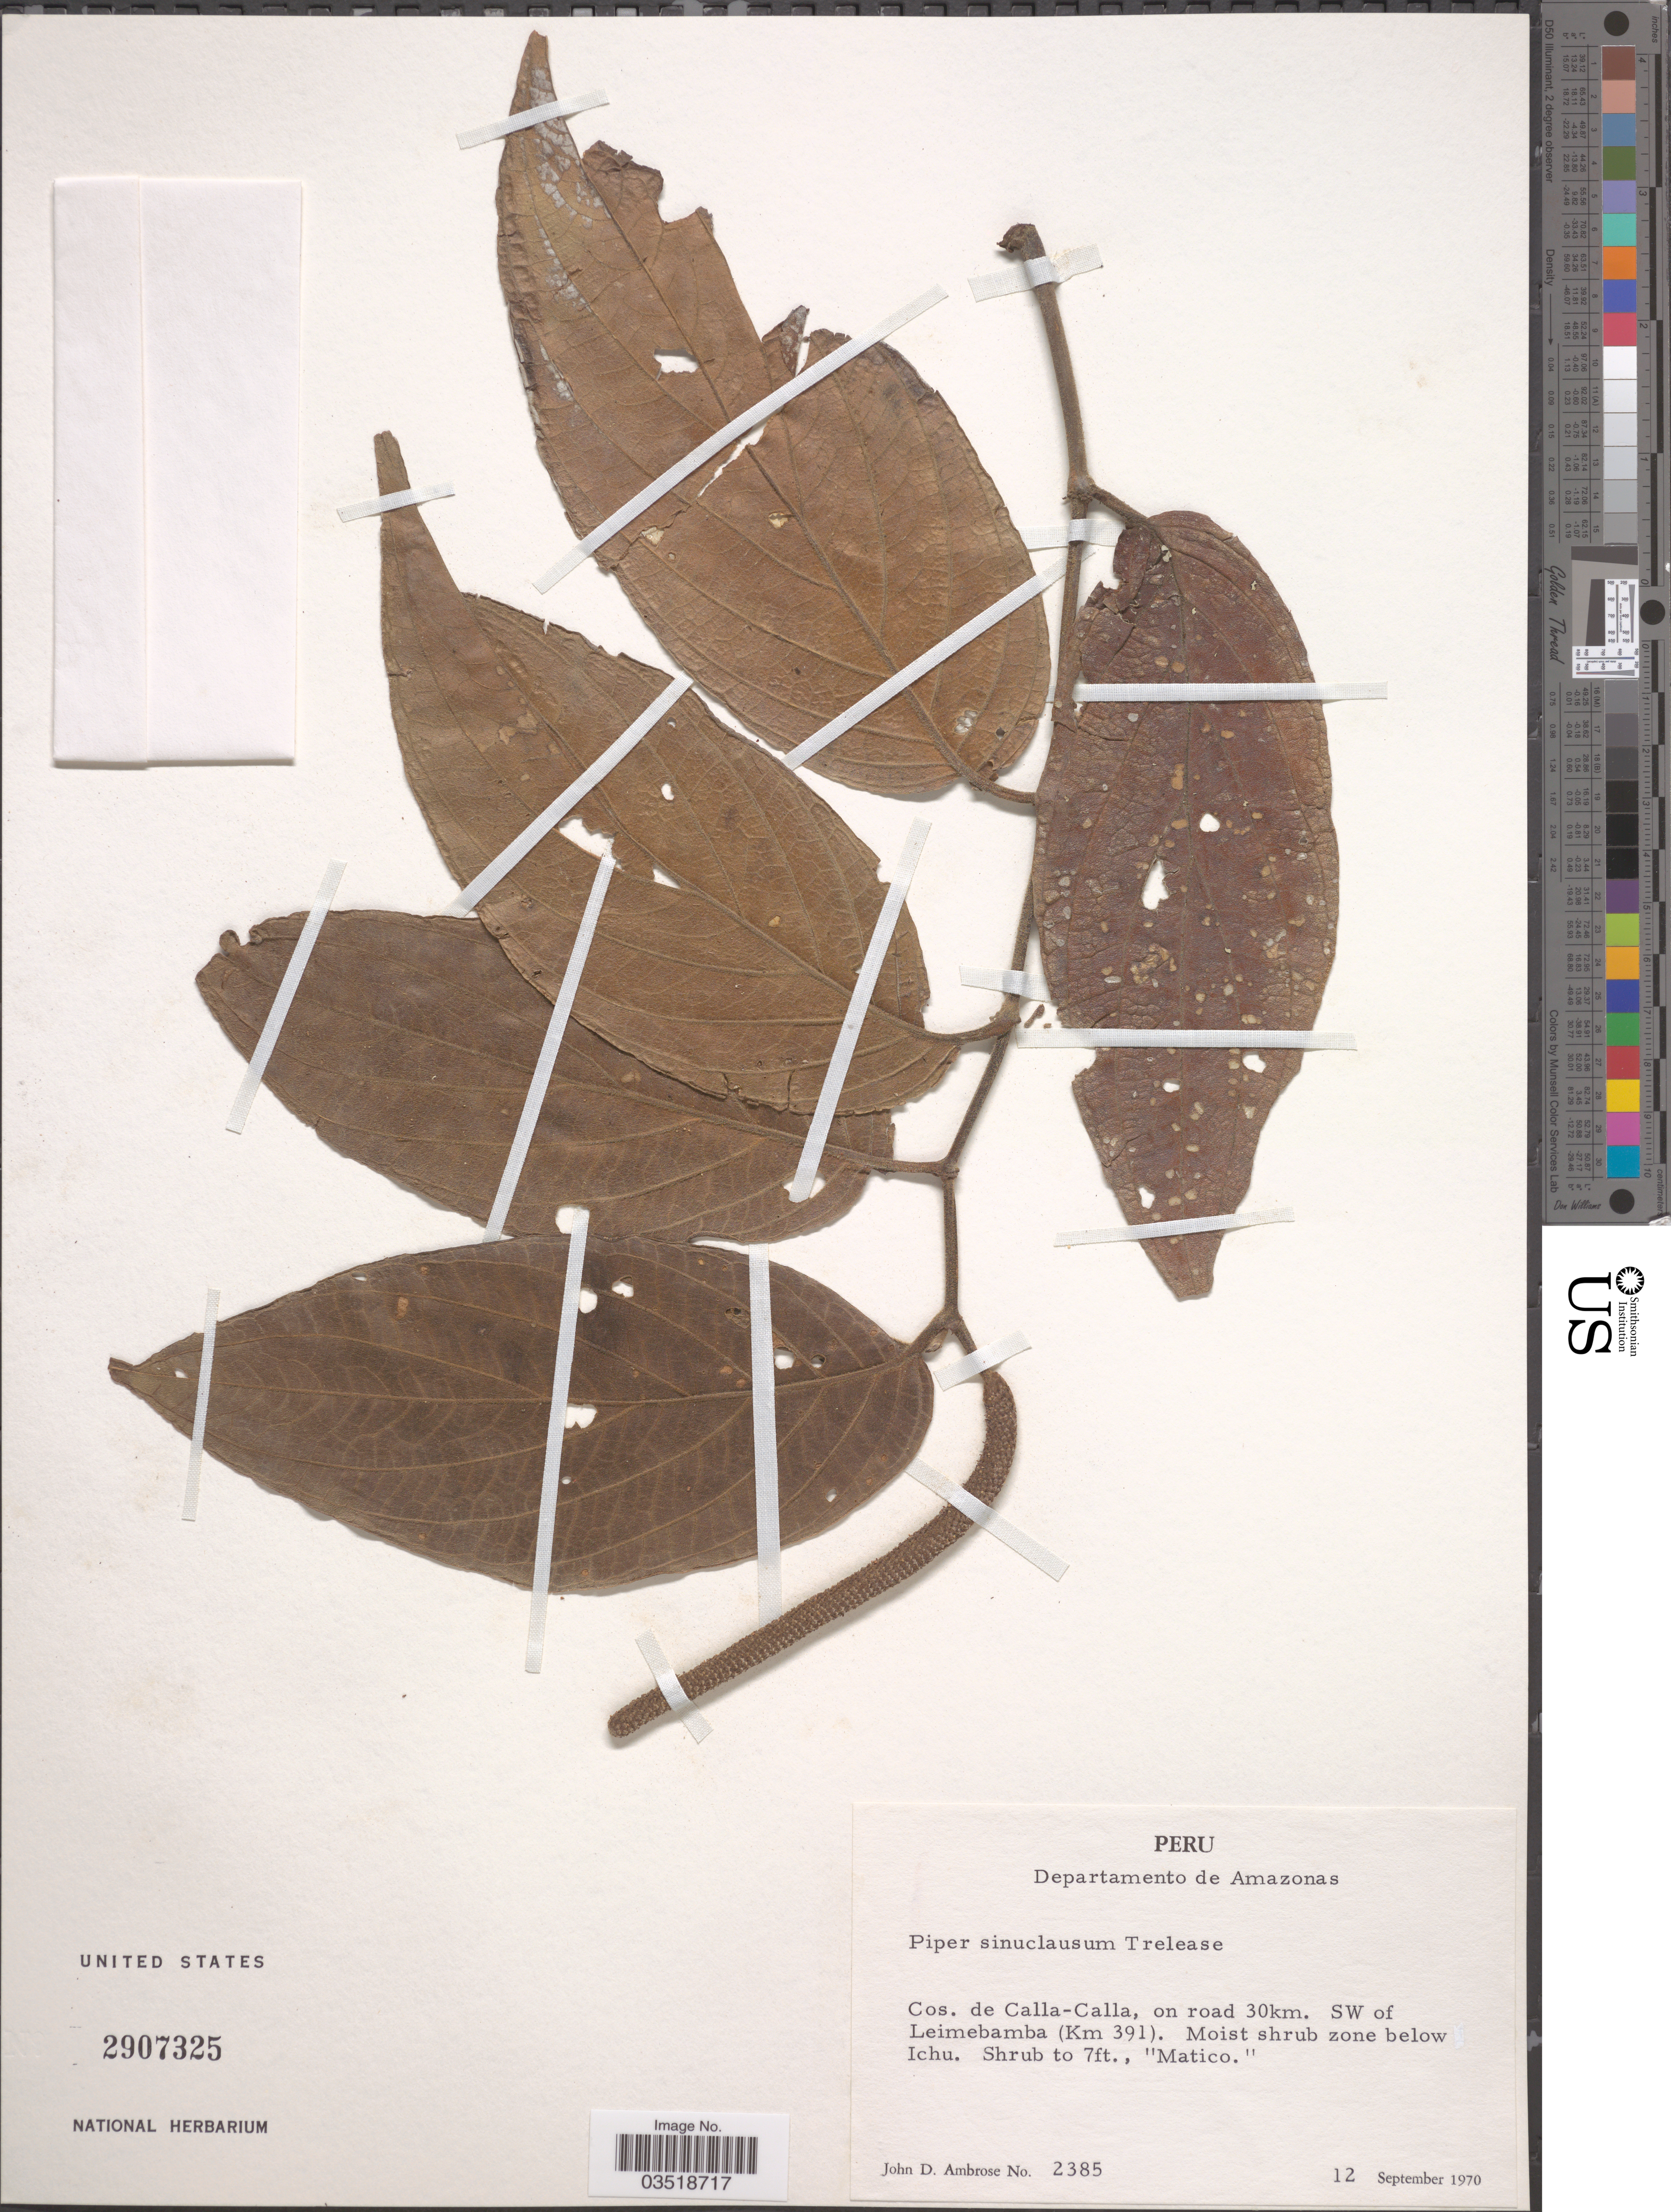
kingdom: Plantae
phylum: Tracheophyta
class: Magnoliopsida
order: Piperales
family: Piperaceae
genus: Piper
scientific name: Piper sinuclausum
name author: Trel. in J.F. Macbr.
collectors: J. D. Ambrose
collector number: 2385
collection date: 1970-09-12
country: Peru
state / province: Amazonas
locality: Departamento de Amazonas. Cos. de Calla-Call, on road 30km. SW of Leimebamba (Km 391).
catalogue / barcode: US 2907325